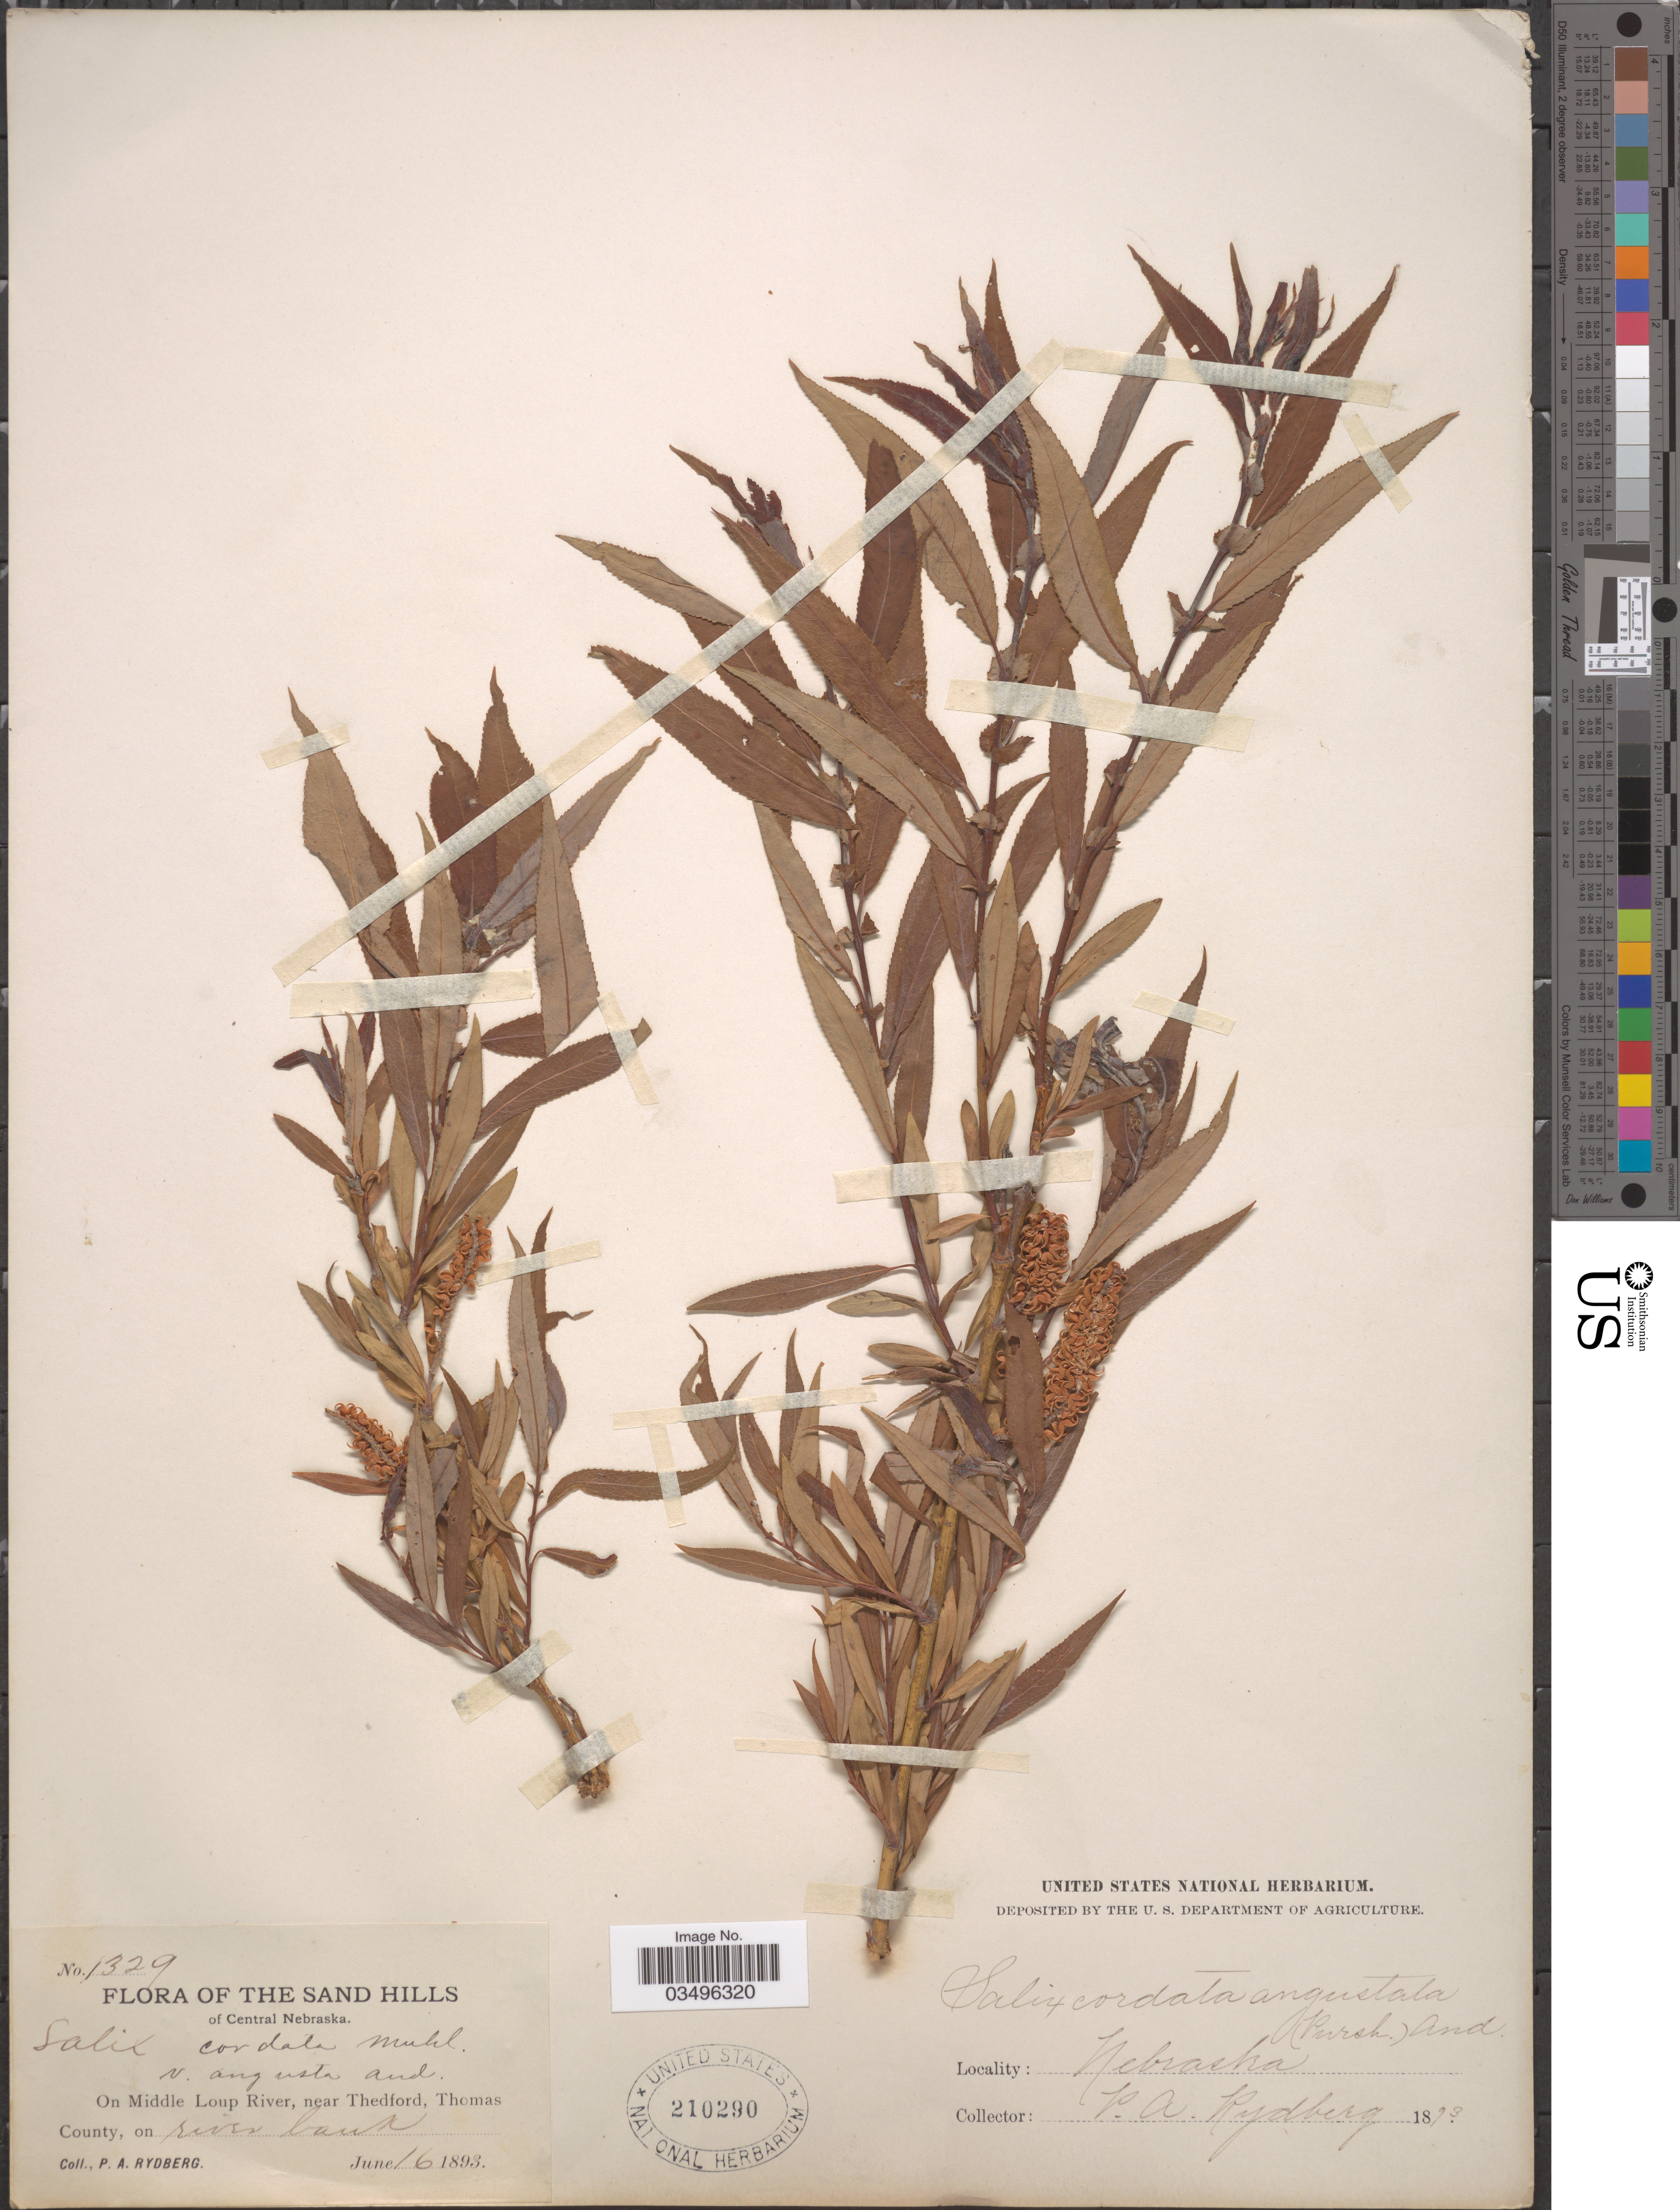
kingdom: Plantae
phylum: Tracheophyta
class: Magnoliopsida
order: Malpighiales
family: Salicaceae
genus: Salix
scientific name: Salix cordata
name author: Michx.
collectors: P. A. Rydberg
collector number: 1329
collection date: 1893-06-16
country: United States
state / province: Nebraska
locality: The Sand Hills of Central Nebraska. On Middle Loup River, near Thedford, Thomas County, on river bank.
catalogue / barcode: US 210290